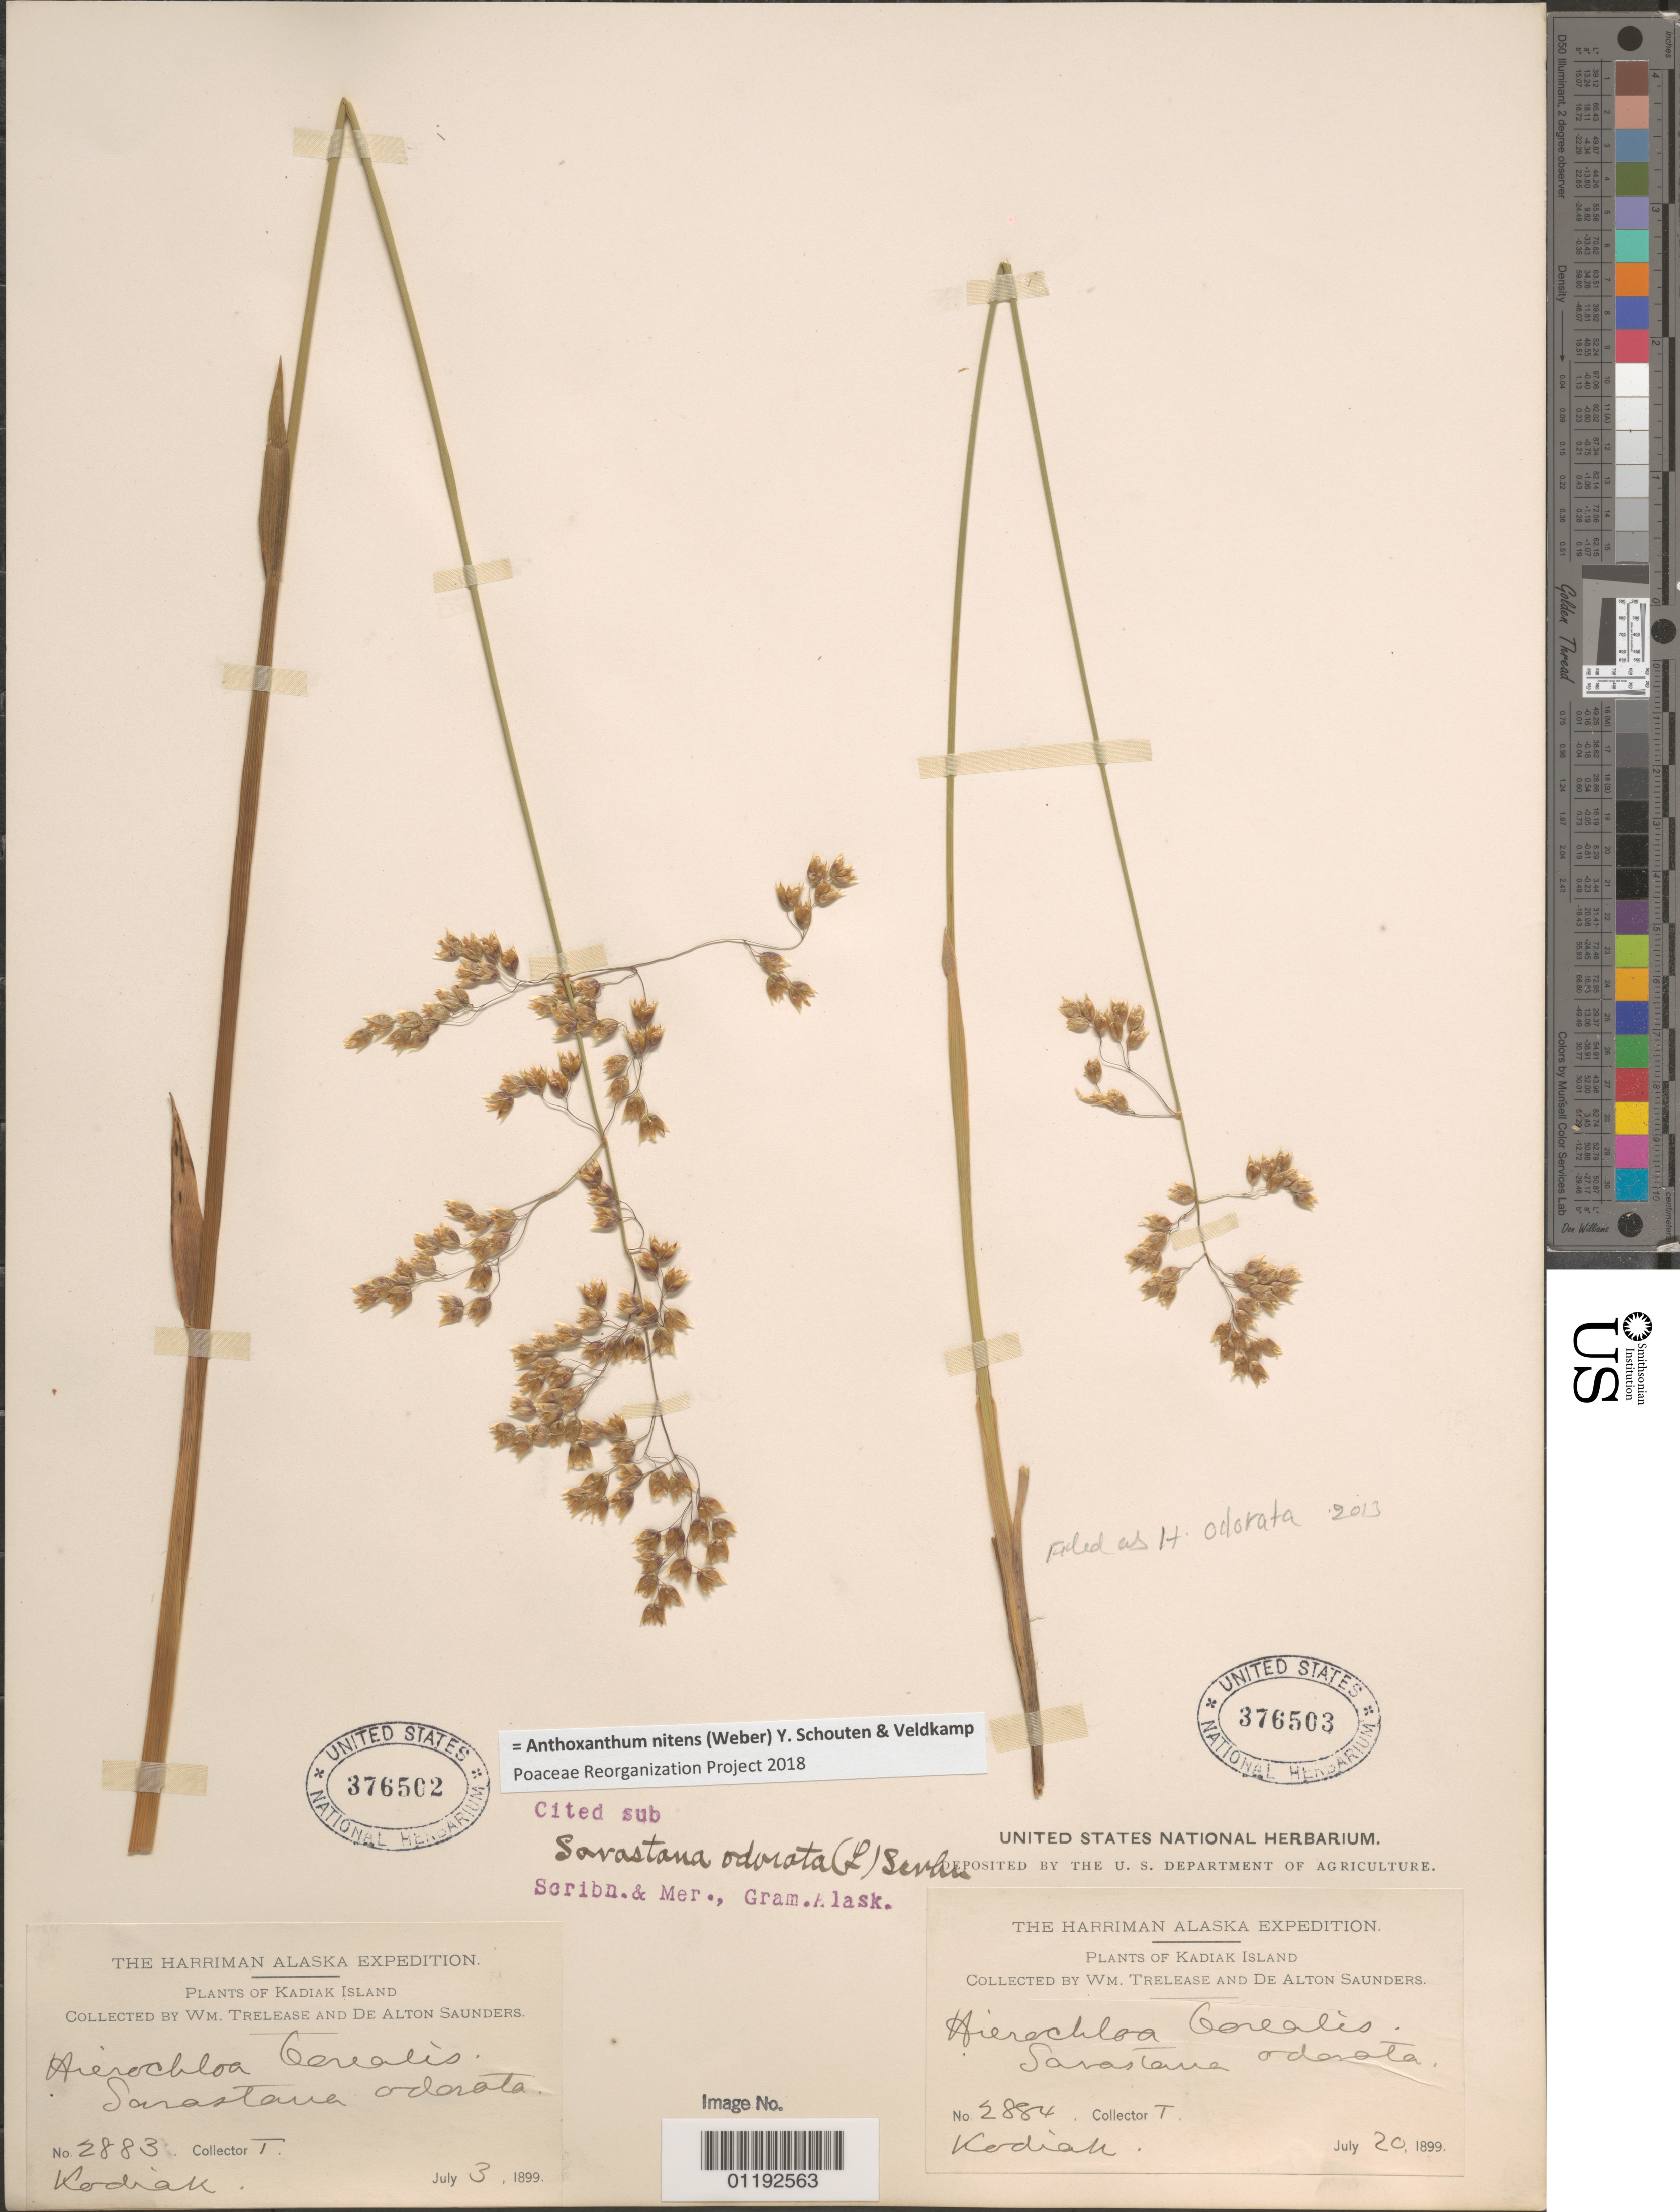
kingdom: Plantae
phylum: Tracheophyta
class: Liliopsida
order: Poales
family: Poaceae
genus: Anthoxanthum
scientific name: Anthoxanthum nitens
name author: (G.H. Weber) R.T.A. Schouten & Veldkamp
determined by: Poaceae Reorganization Project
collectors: W. Trelease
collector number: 2884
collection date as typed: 20 Jul 1899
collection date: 1899-07-20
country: United States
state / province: Alaska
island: Kodiak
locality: Kodiak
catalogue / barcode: US 376503-2